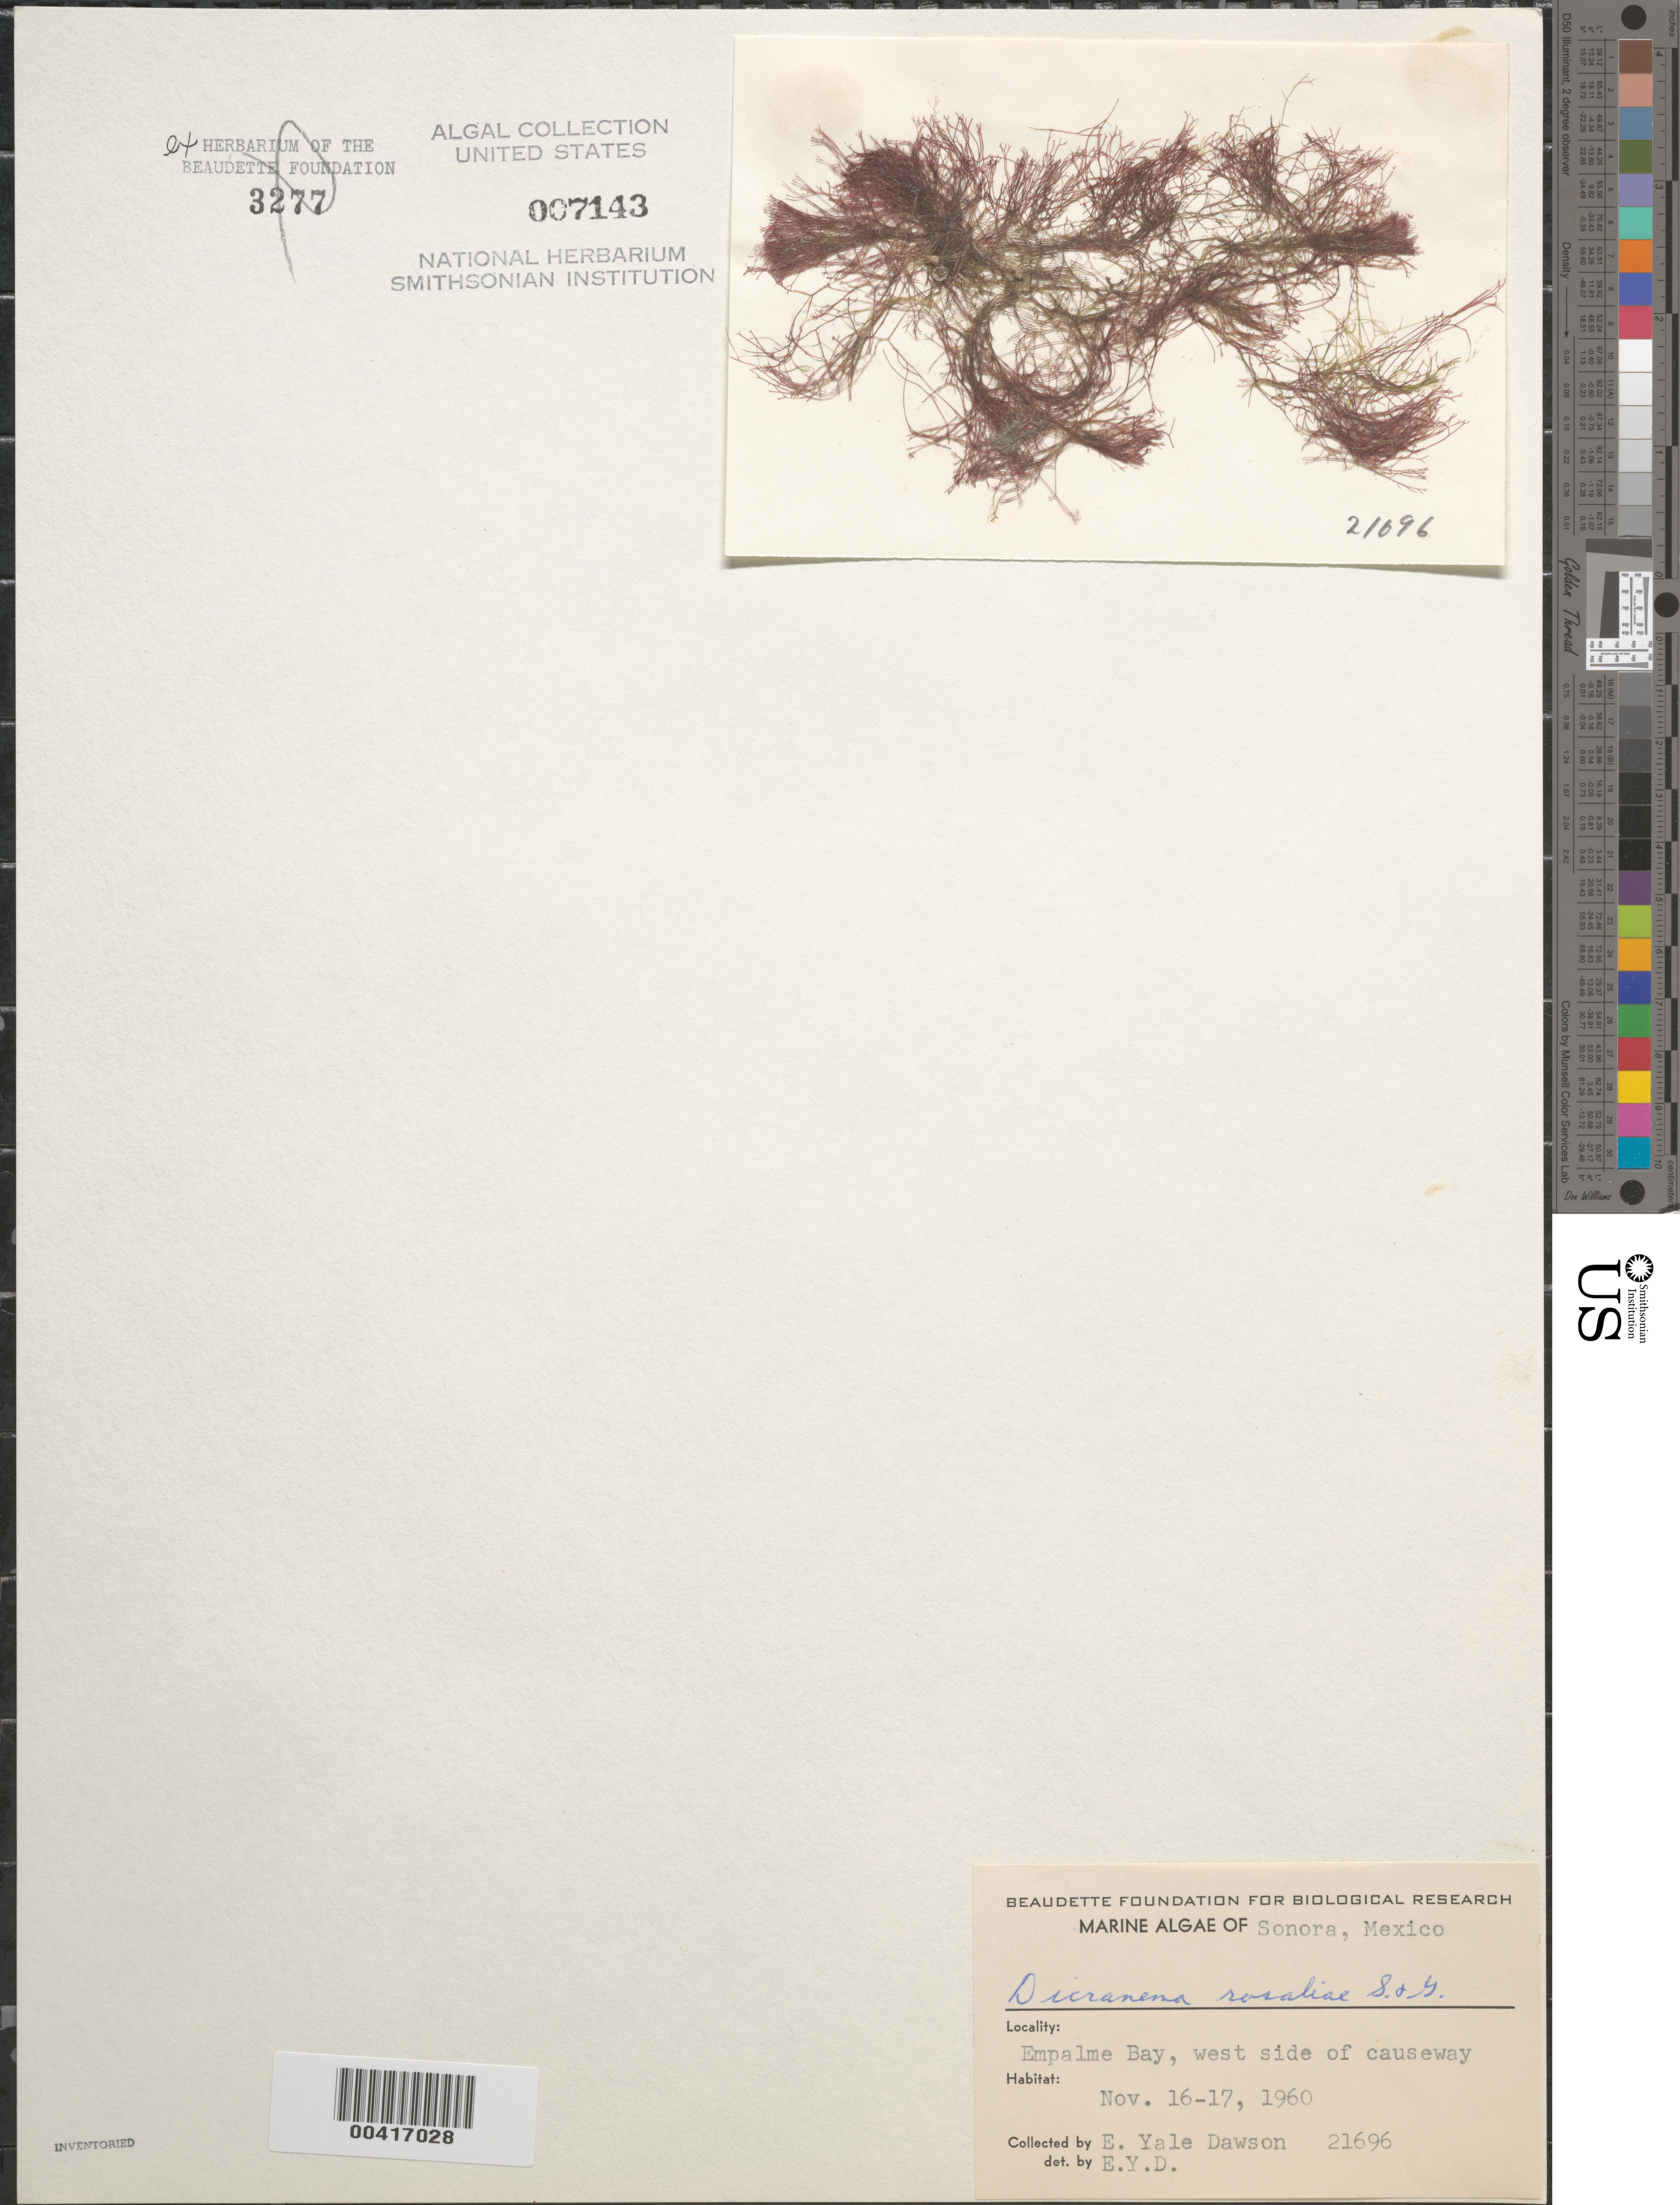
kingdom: Plantae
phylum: Rhodophyta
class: Florideophyceae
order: Gigartinales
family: Dicranemataceae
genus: Dicranema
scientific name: Dicranema rosaliae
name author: Setch. & N.L. Gardner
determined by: Dawson, E. Y.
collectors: E. Y. Dawson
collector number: EYD 21696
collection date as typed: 16 Nov 1960 TO 17 Nov 1960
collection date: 1960-11-16/1960-11-17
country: Mexico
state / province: Sonora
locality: Empalme Bay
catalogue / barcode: US 7143